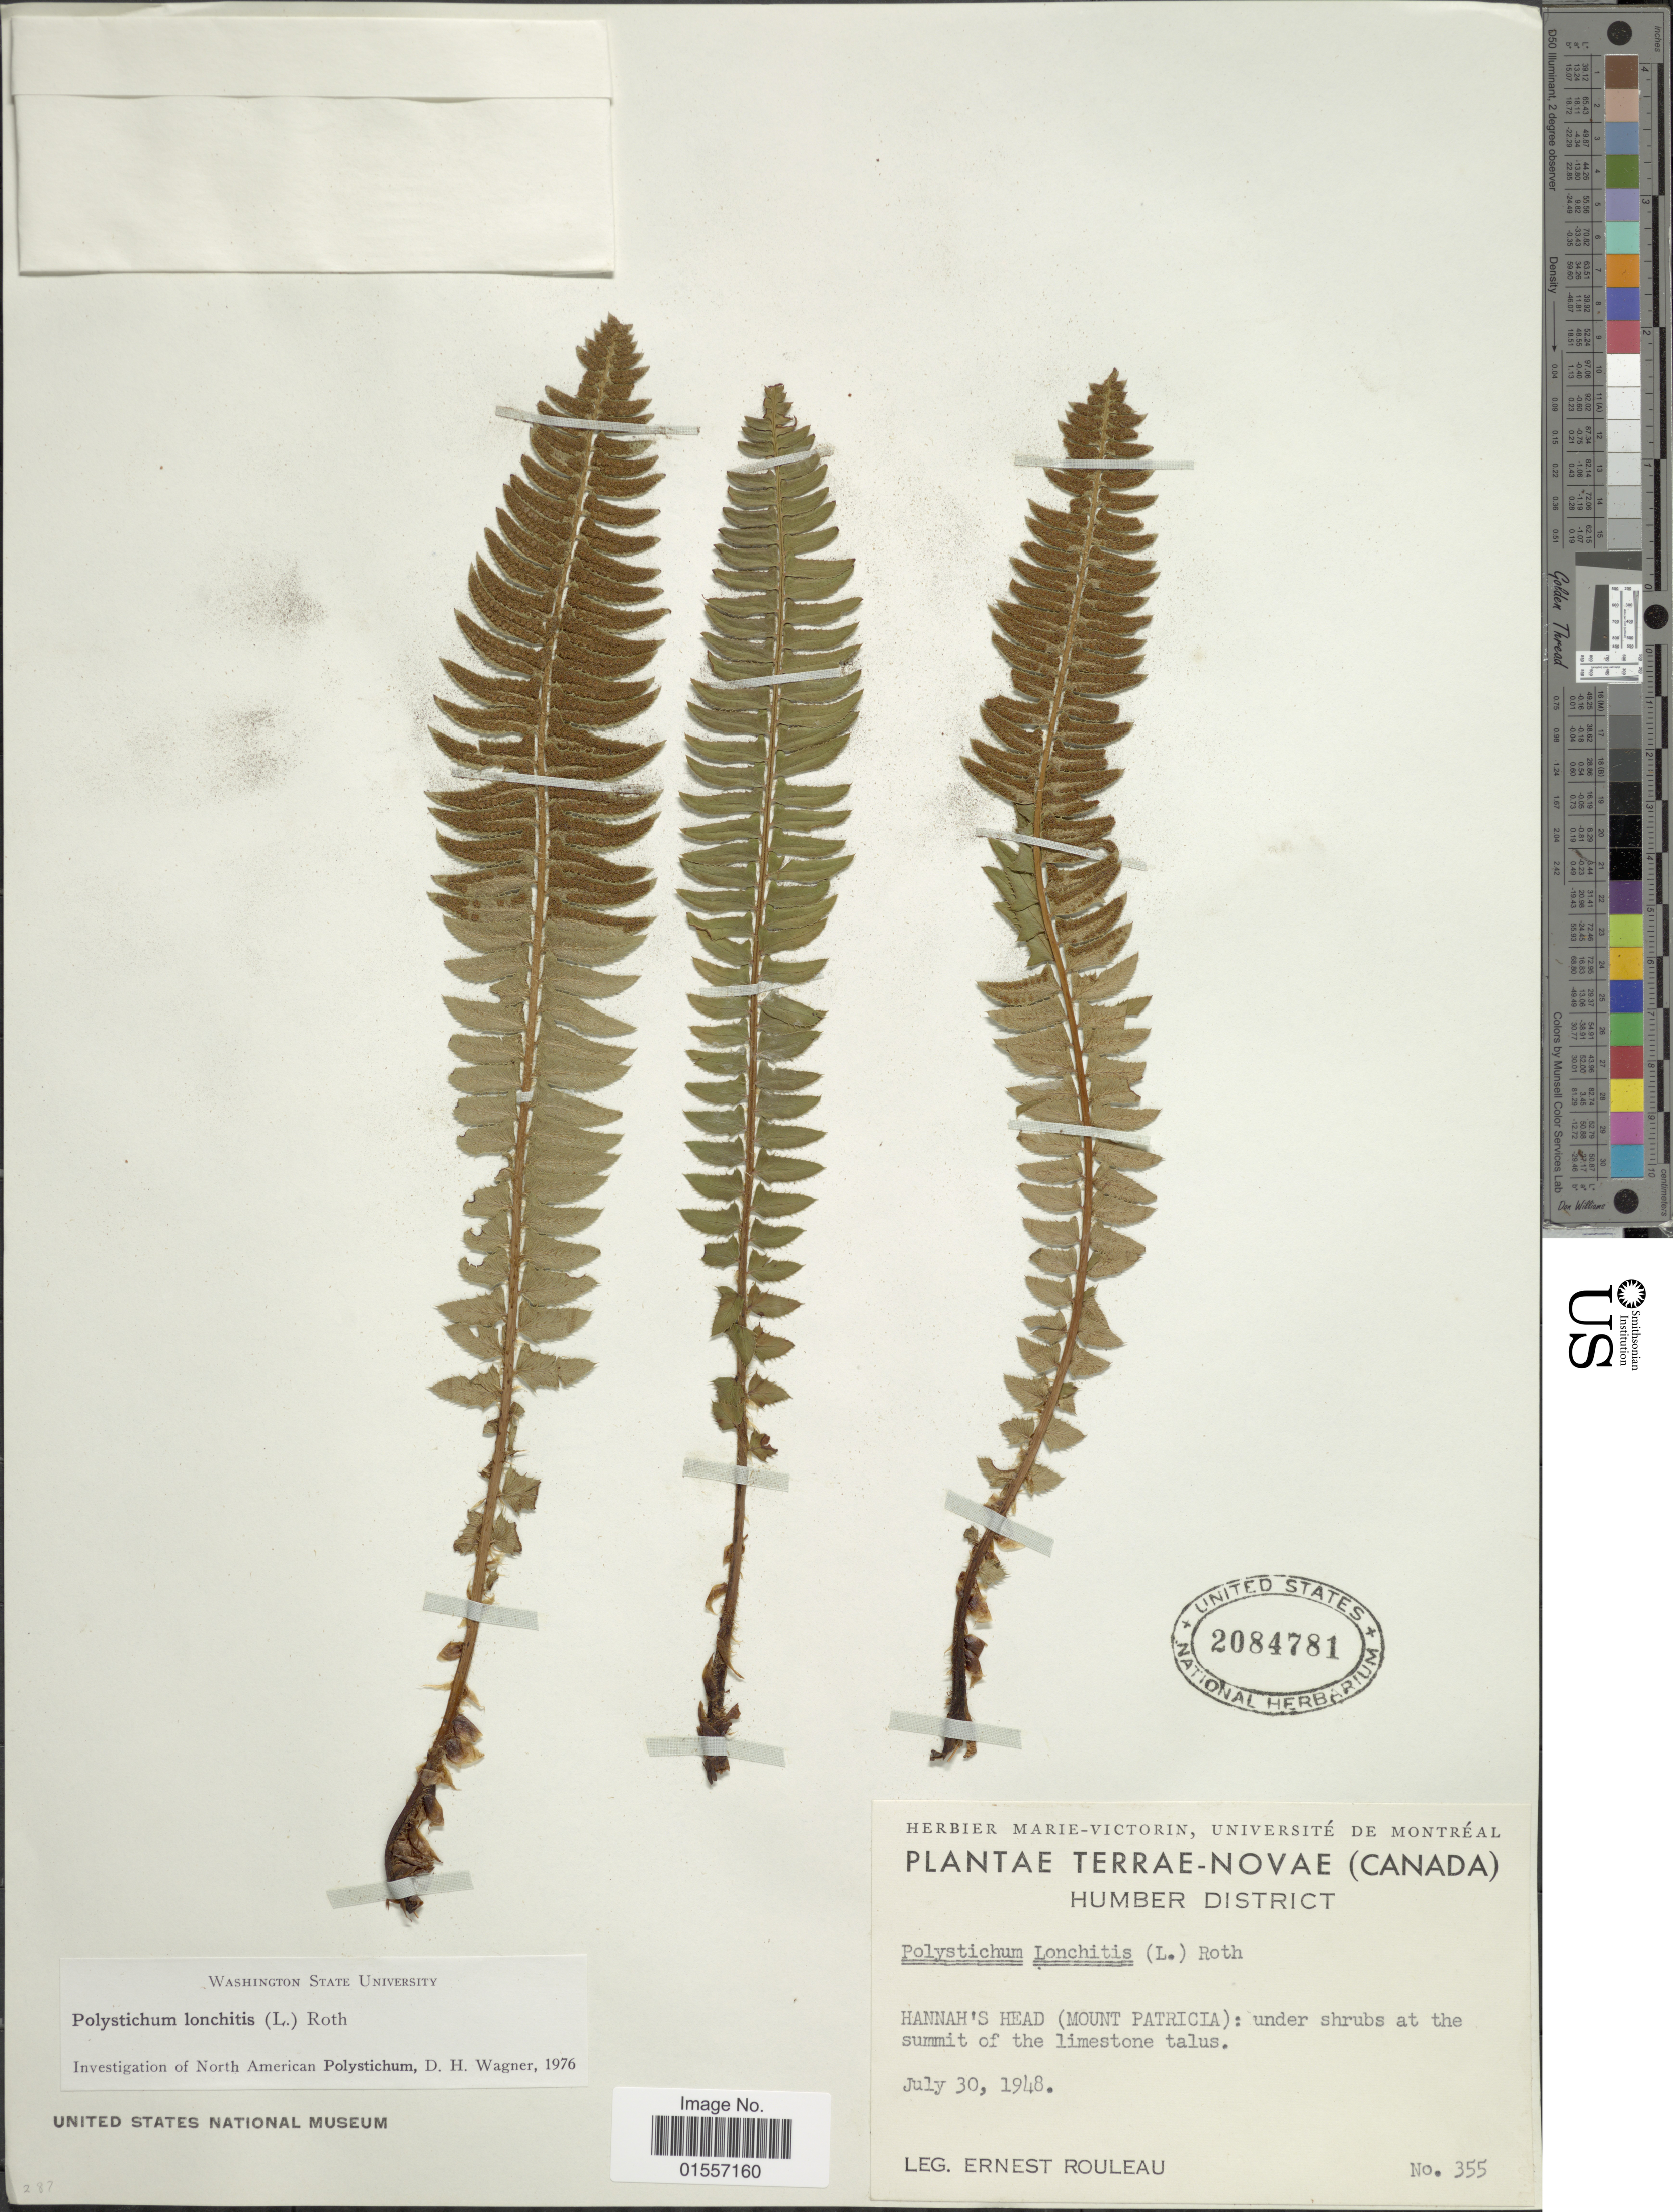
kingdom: Plantae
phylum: Tracheophyta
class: Polypodiopsida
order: Polypodiales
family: Dryopteridaceae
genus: Polystichum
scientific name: Polystichum lonchitis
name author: (Roth) L.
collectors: J. Rouleau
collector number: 355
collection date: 1948-07-30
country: Canada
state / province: Newfoundland and Labrador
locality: Terrae-Novae, Humber District, Hannah's Head (mount Patricia) : under shrubs at the summit of the limestone talus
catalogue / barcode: US 2084781